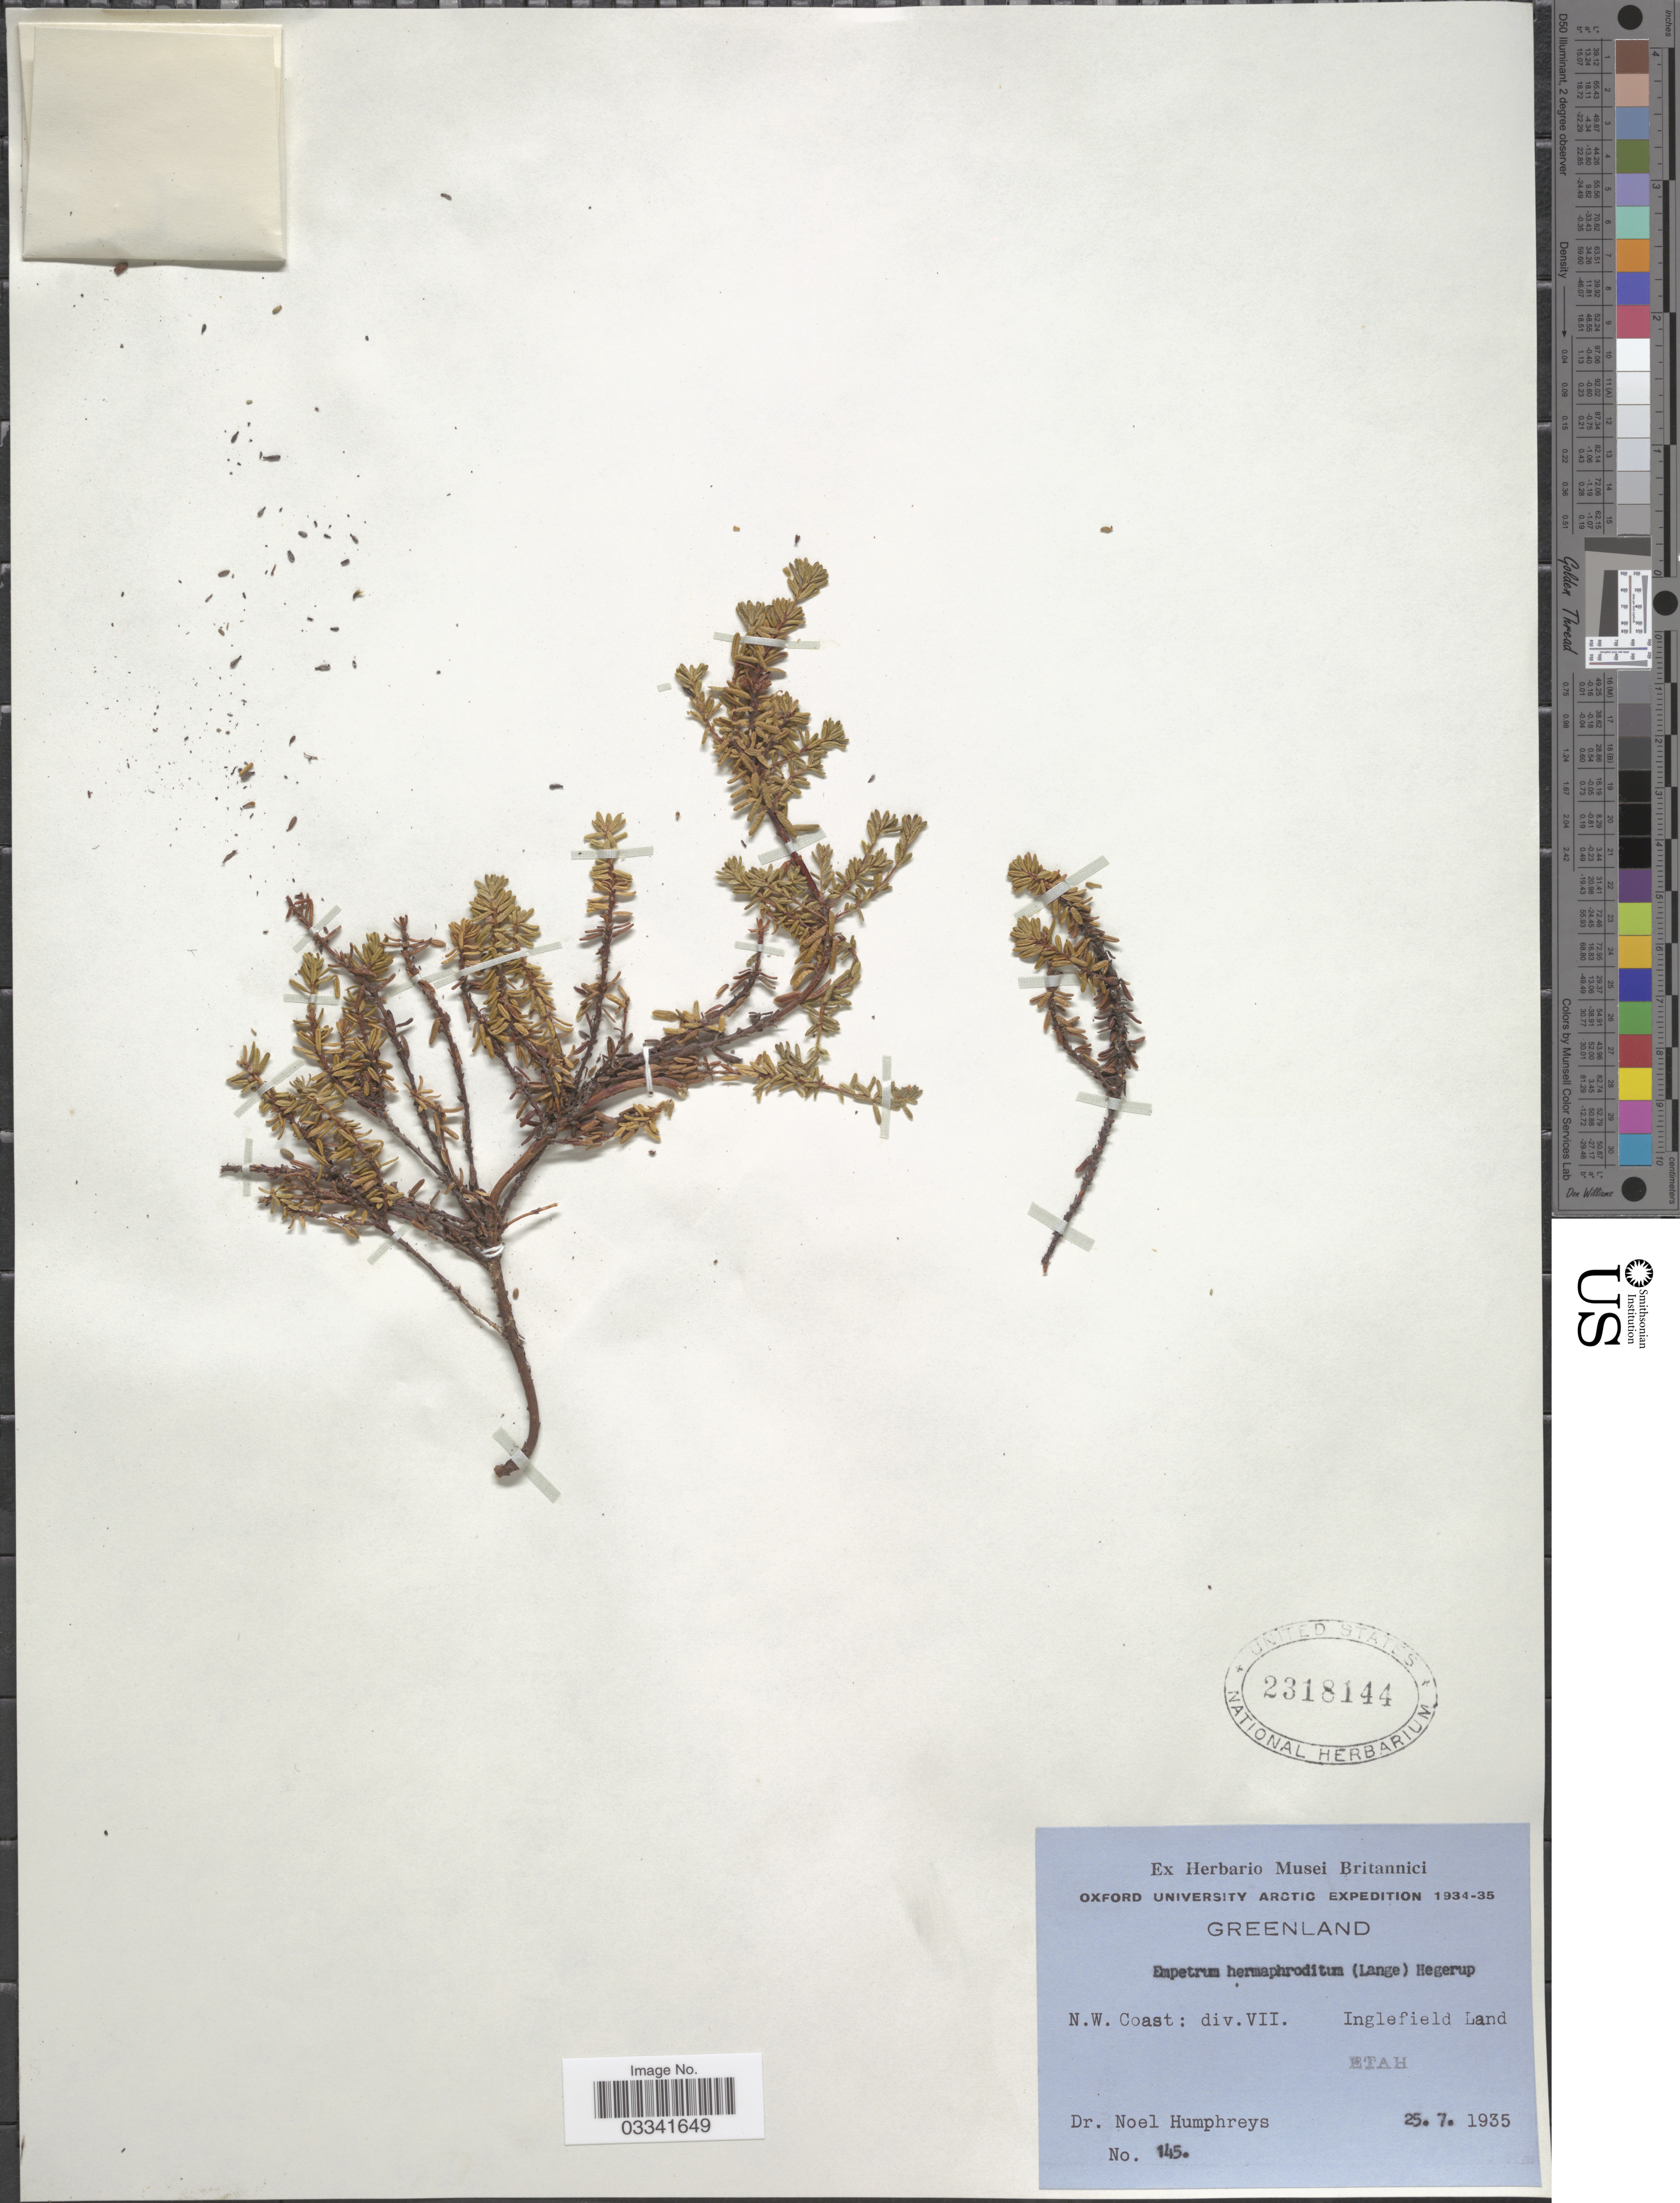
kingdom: Plantae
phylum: Tracheophyta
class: Magnoliopsida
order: Ericales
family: Ericaceae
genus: Empetrum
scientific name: Empetrum eamesii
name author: Fernald & Wiegand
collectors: N. Humphreys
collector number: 145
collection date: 1935-07-25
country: Greenland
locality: N. W. Coast: div. VII. Inglefield Land.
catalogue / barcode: US 2318144